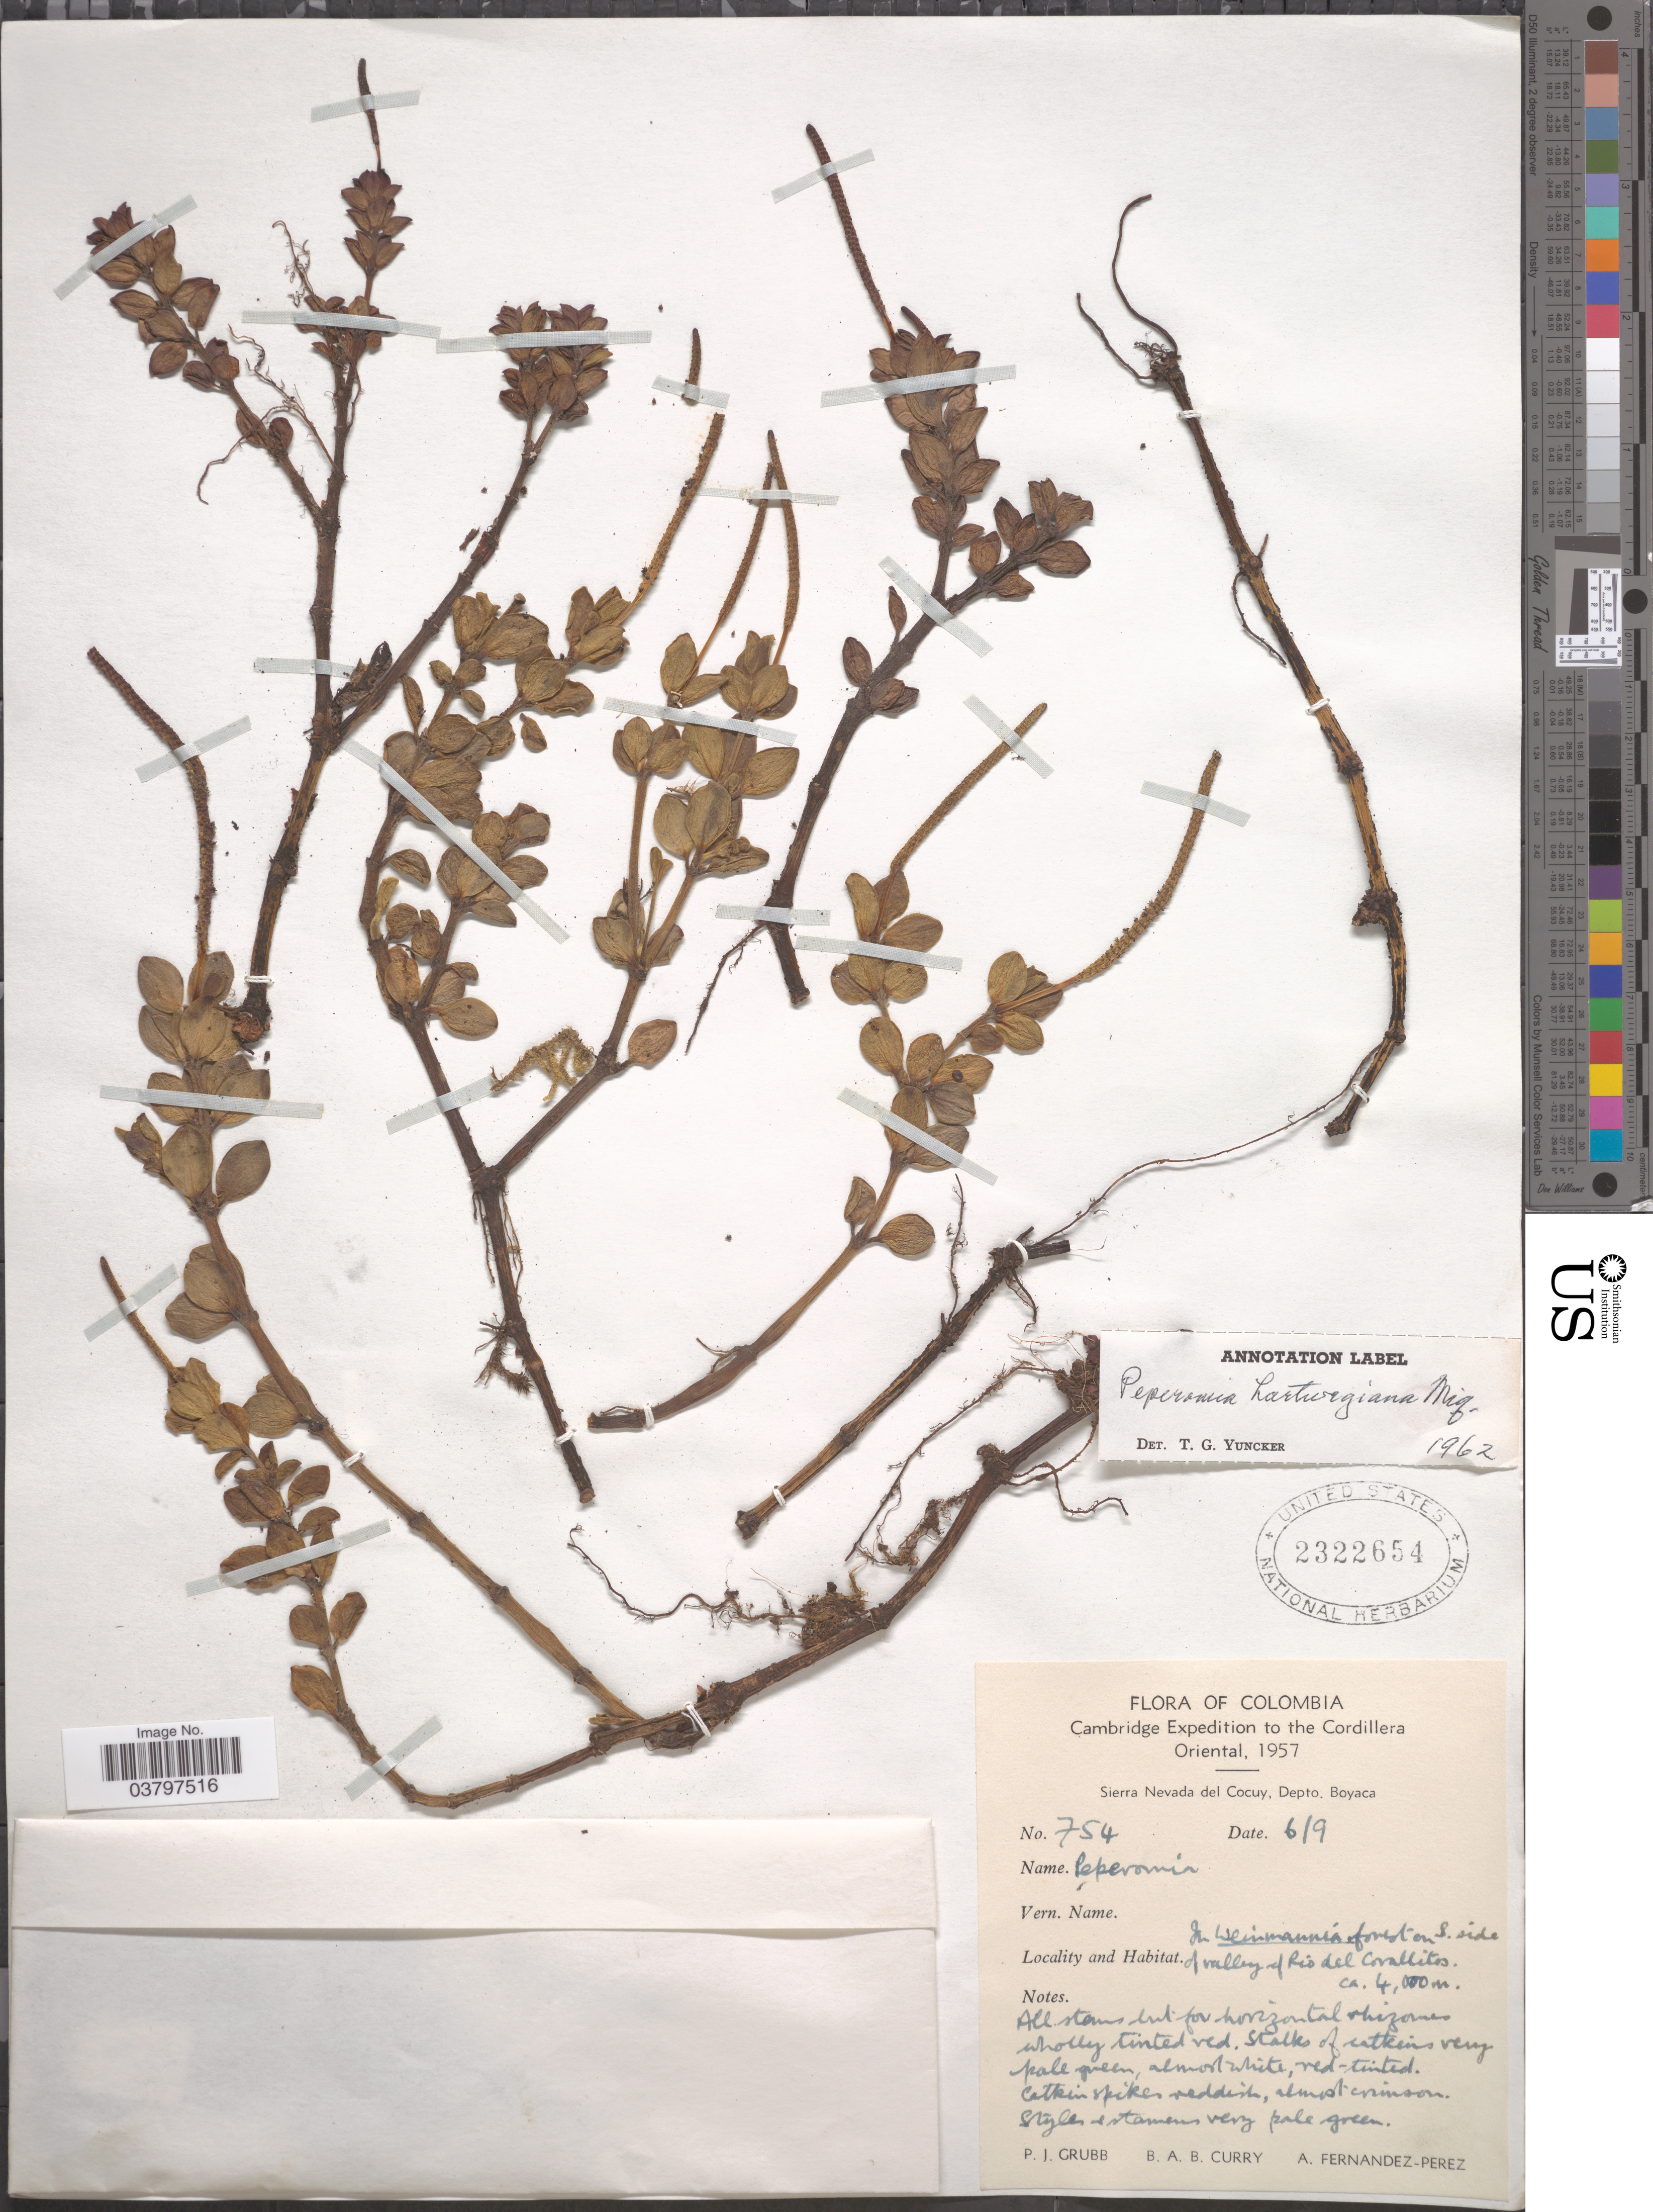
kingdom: Plantae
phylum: Tracheophyta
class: Magnoliopsida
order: Piperales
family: Piperaceae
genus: Peperomia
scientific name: Peperomia hartwegiana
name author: Miq.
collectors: P. J. Grubb, B. A. B. Curry & A. Fernández-Pérez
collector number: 754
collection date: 1957-09-06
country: Colombia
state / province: Boyacá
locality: Cordillera Oriental. Sierra Nevada del Cocuy, Depto. Boyaca. On S. side of valley of Rio del Corallitos [interpreted].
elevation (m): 4000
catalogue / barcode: US 2322654